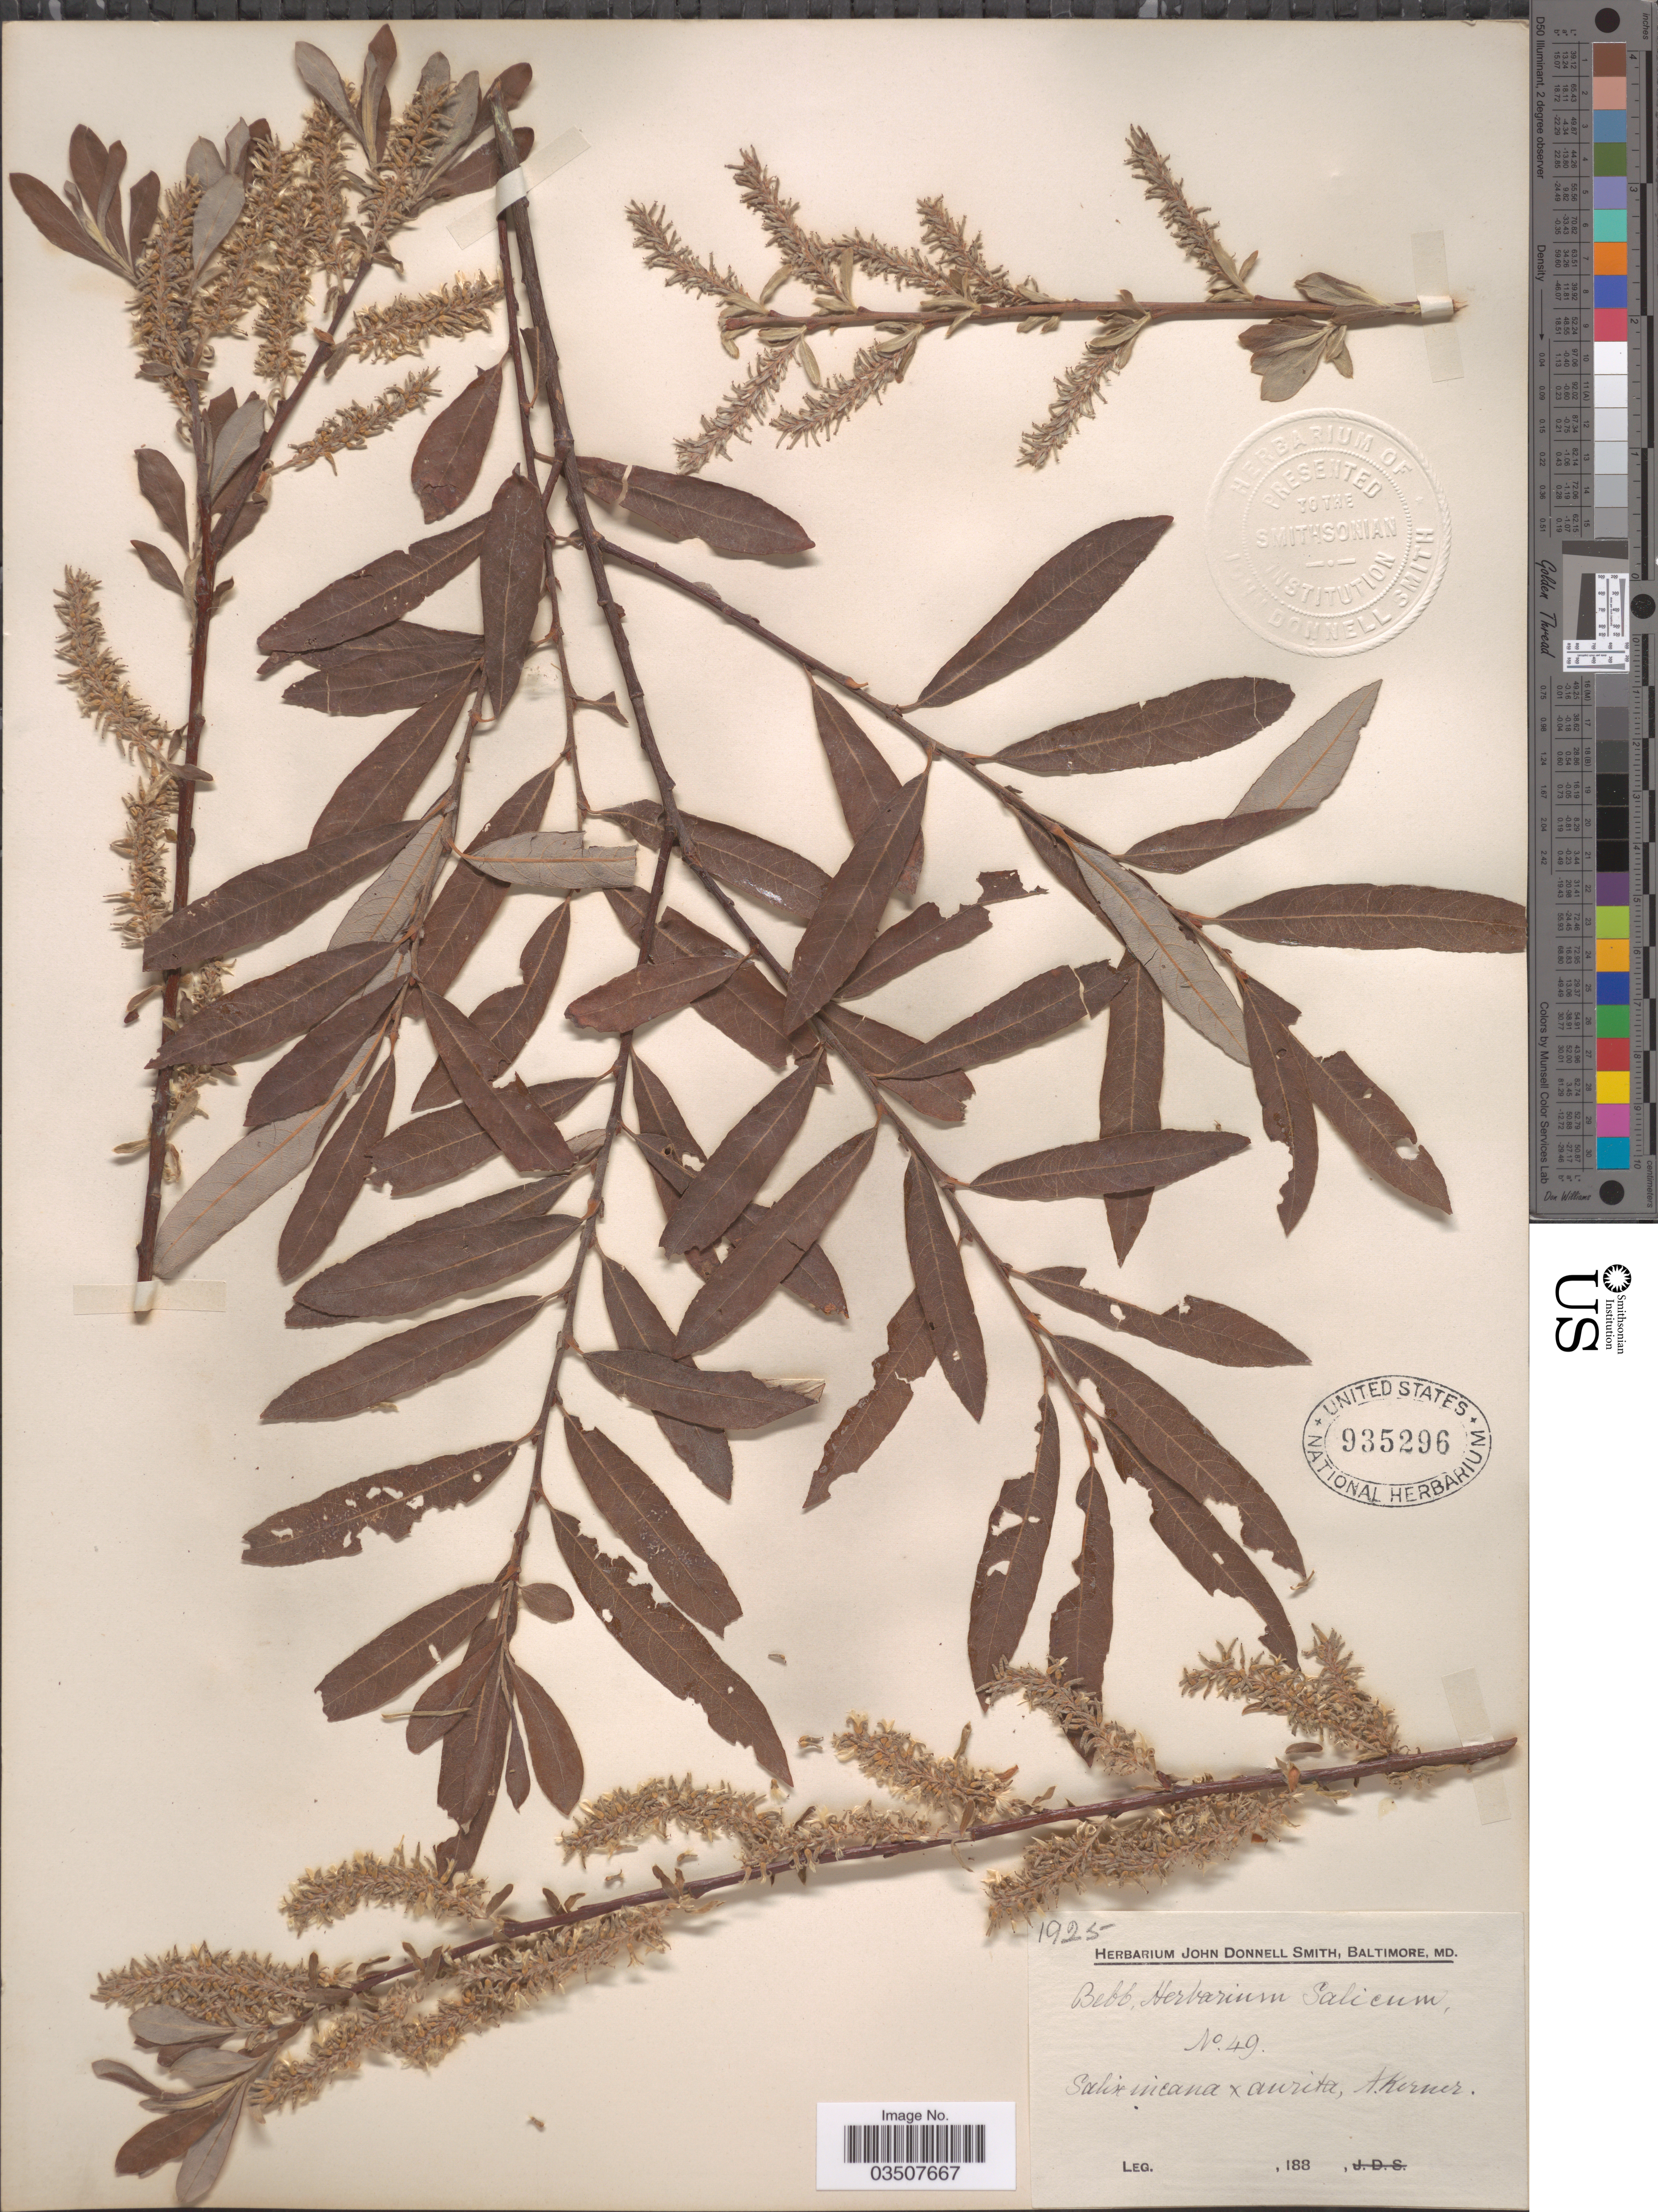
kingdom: Plantae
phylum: Tracheophyta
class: Magnoliopsida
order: Malpighiales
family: Salicaceae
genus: Salix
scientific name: Salix cardiophylla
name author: Trautv. & C.A. Mey.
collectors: ex Herb. John Donnell Smith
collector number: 49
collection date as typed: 188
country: United States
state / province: Maryland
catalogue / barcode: US 935296